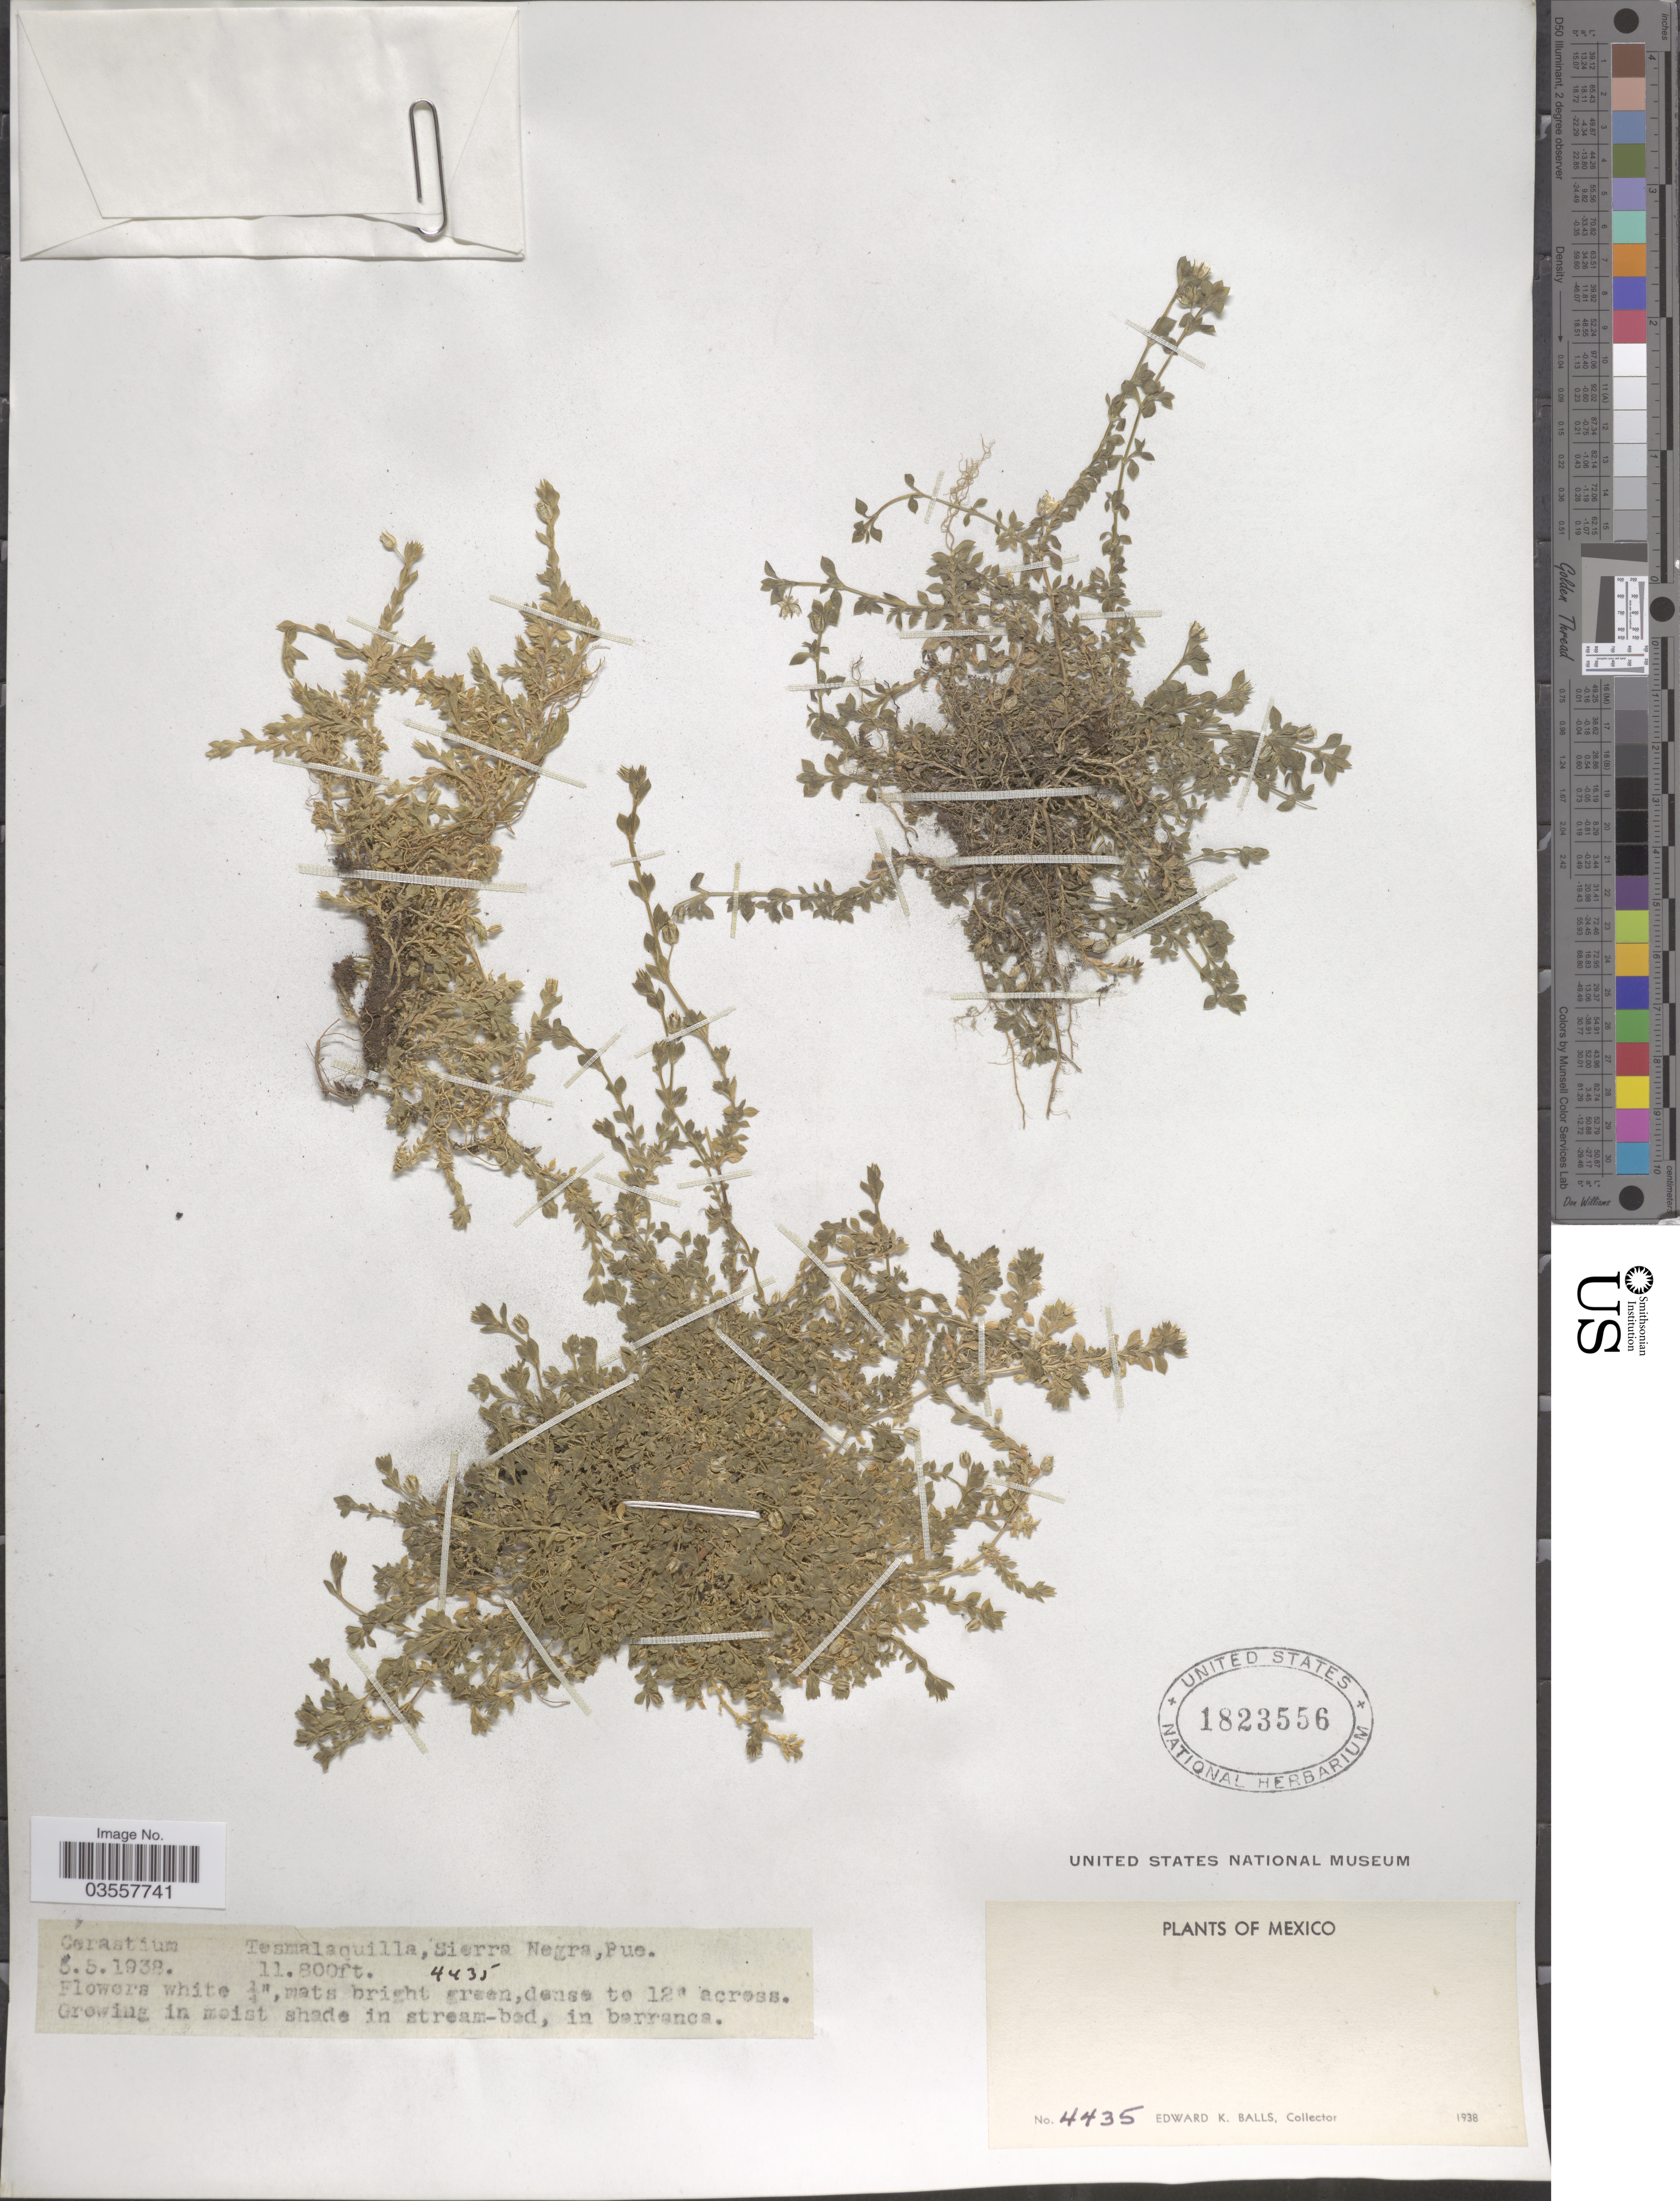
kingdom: Plantae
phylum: Tracheophyta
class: Magnoliopsida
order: Caryophyllales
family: Caryophyllaceae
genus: Cerastium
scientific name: Cerastium sp.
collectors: E. K. Balls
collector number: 4435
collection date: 1938-05-05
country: Mexico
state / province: Puebla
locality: Tesmalaquilla, Sierra Negra.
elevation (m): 3597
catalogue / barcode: US 1823556